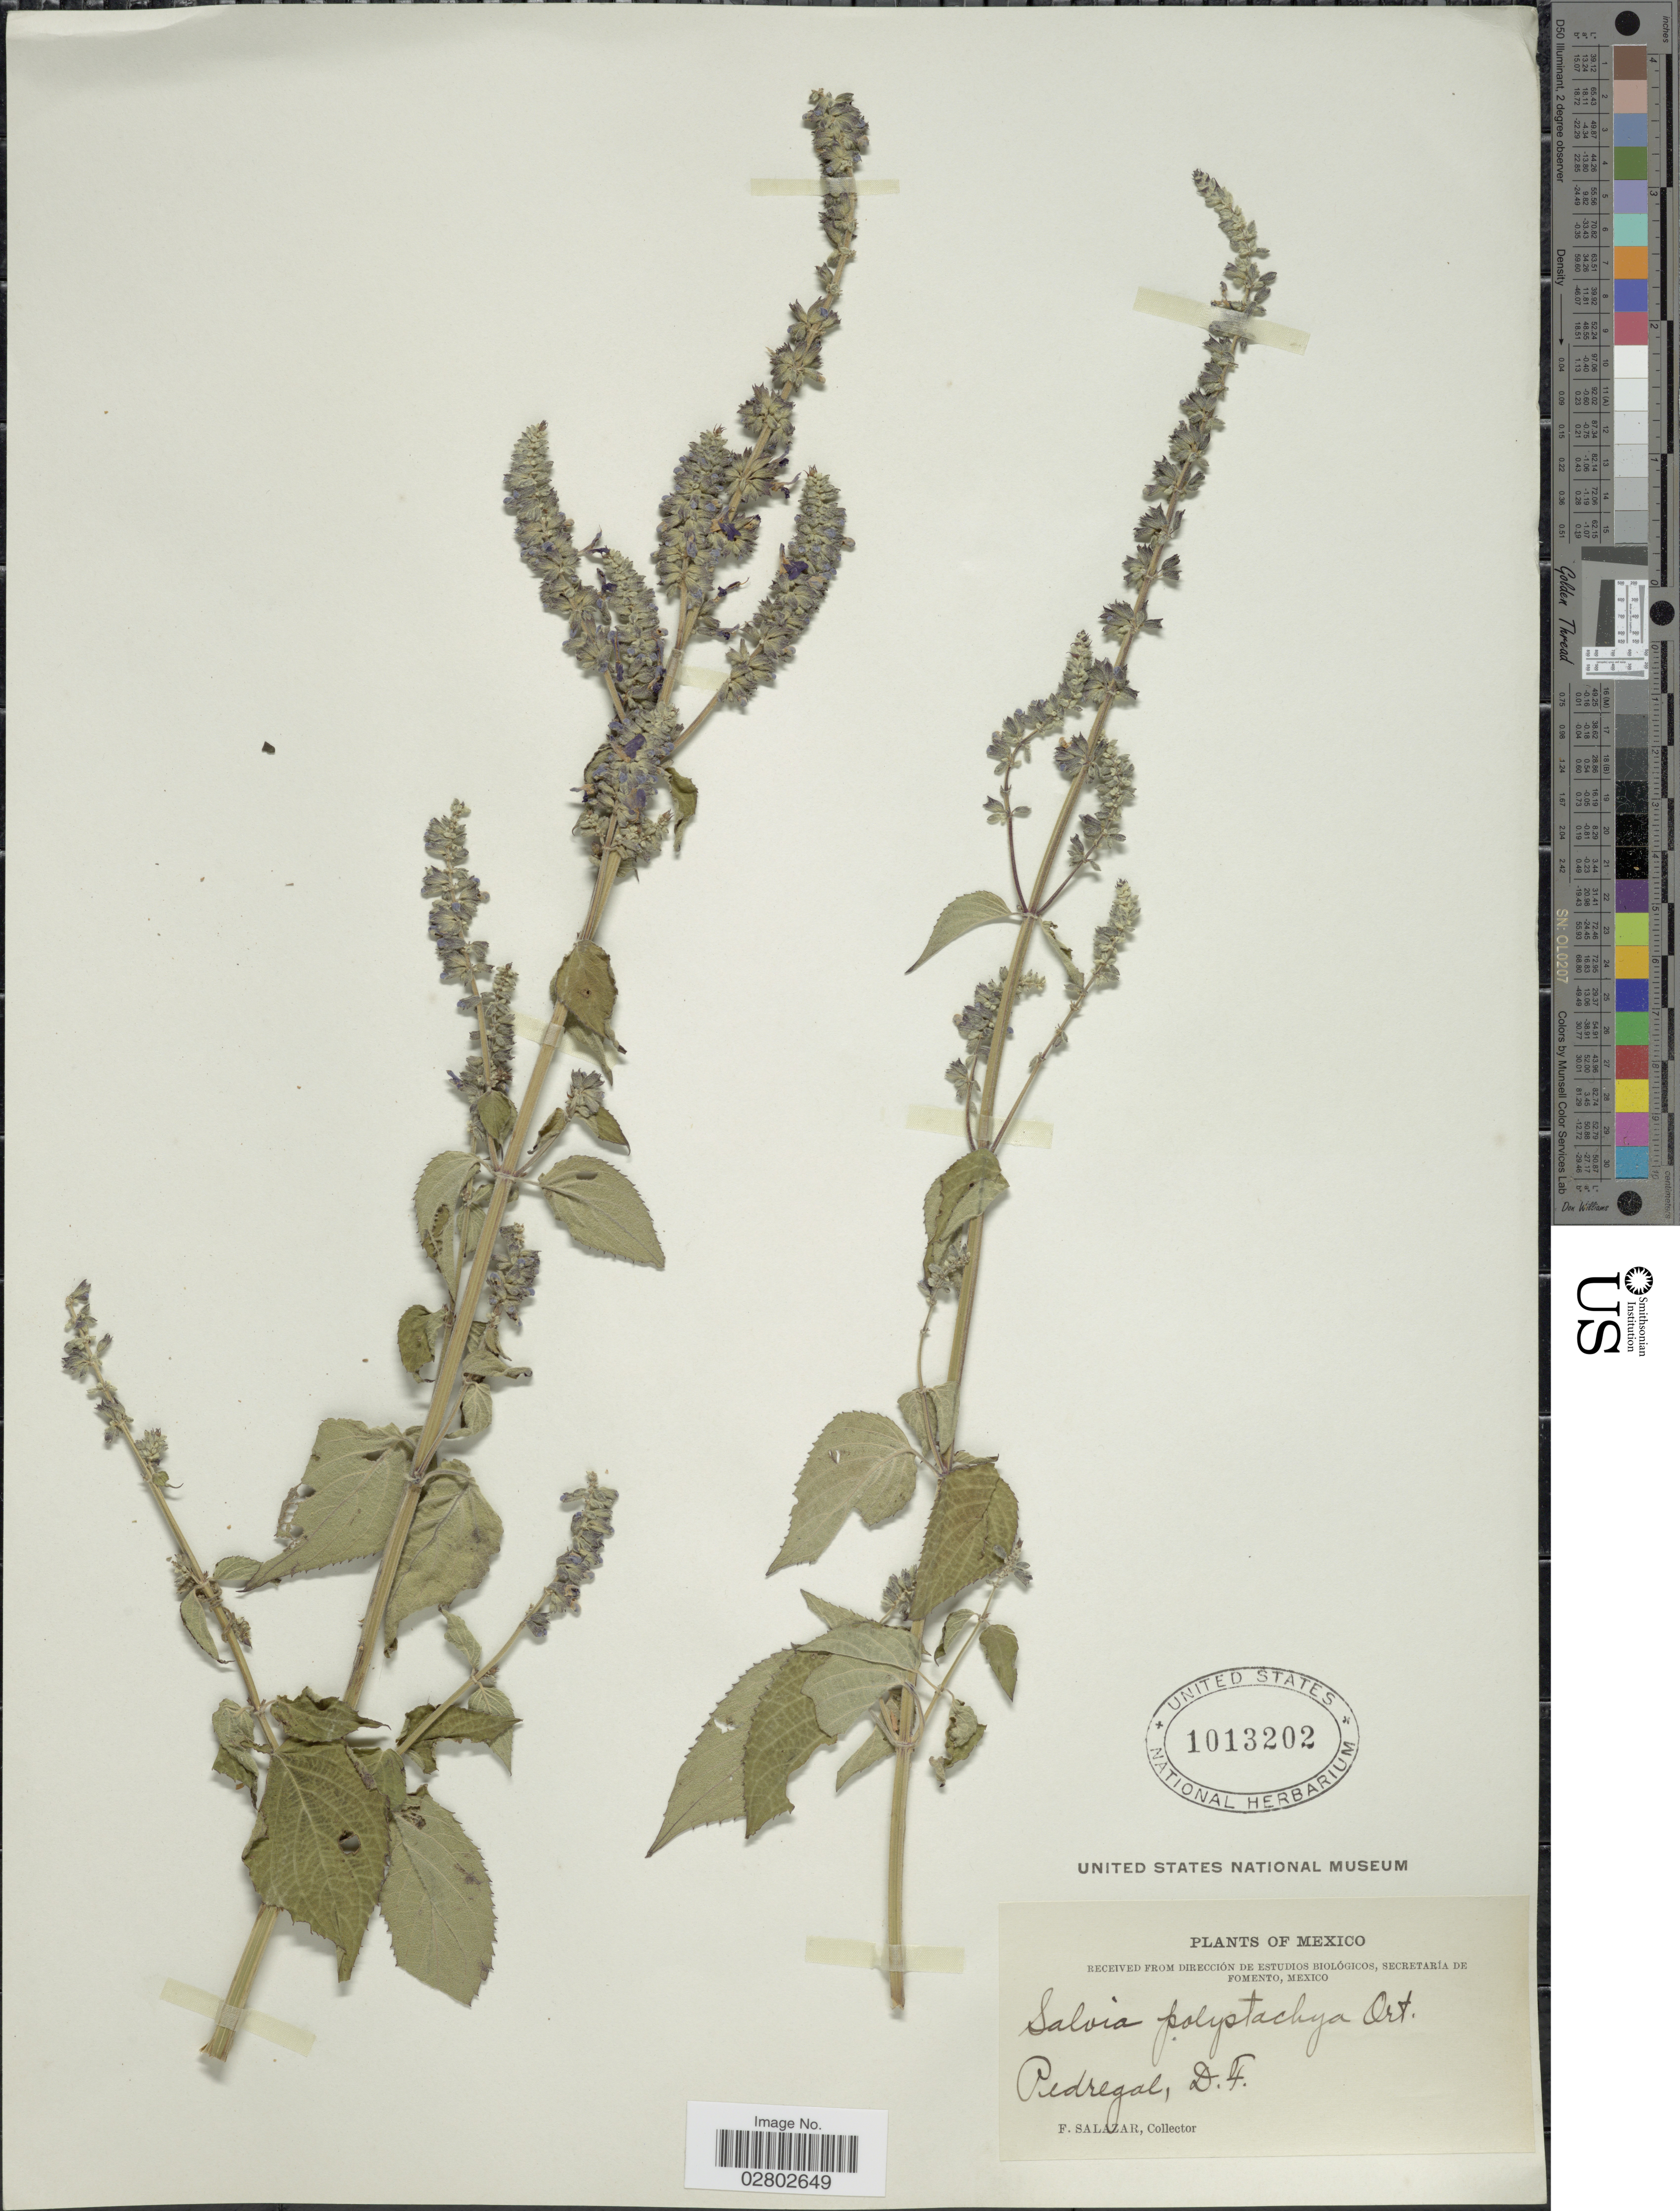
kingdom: Plantae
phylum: Tracheophyta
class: Magnoliopsida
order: Lamiales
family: Lamiaceae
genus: Salvia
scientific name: Salvia polystachya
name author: Cav.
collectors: F. Salazar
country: Mexico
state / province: Distrito Federal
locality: Pedregal.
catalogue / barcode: US 1013202